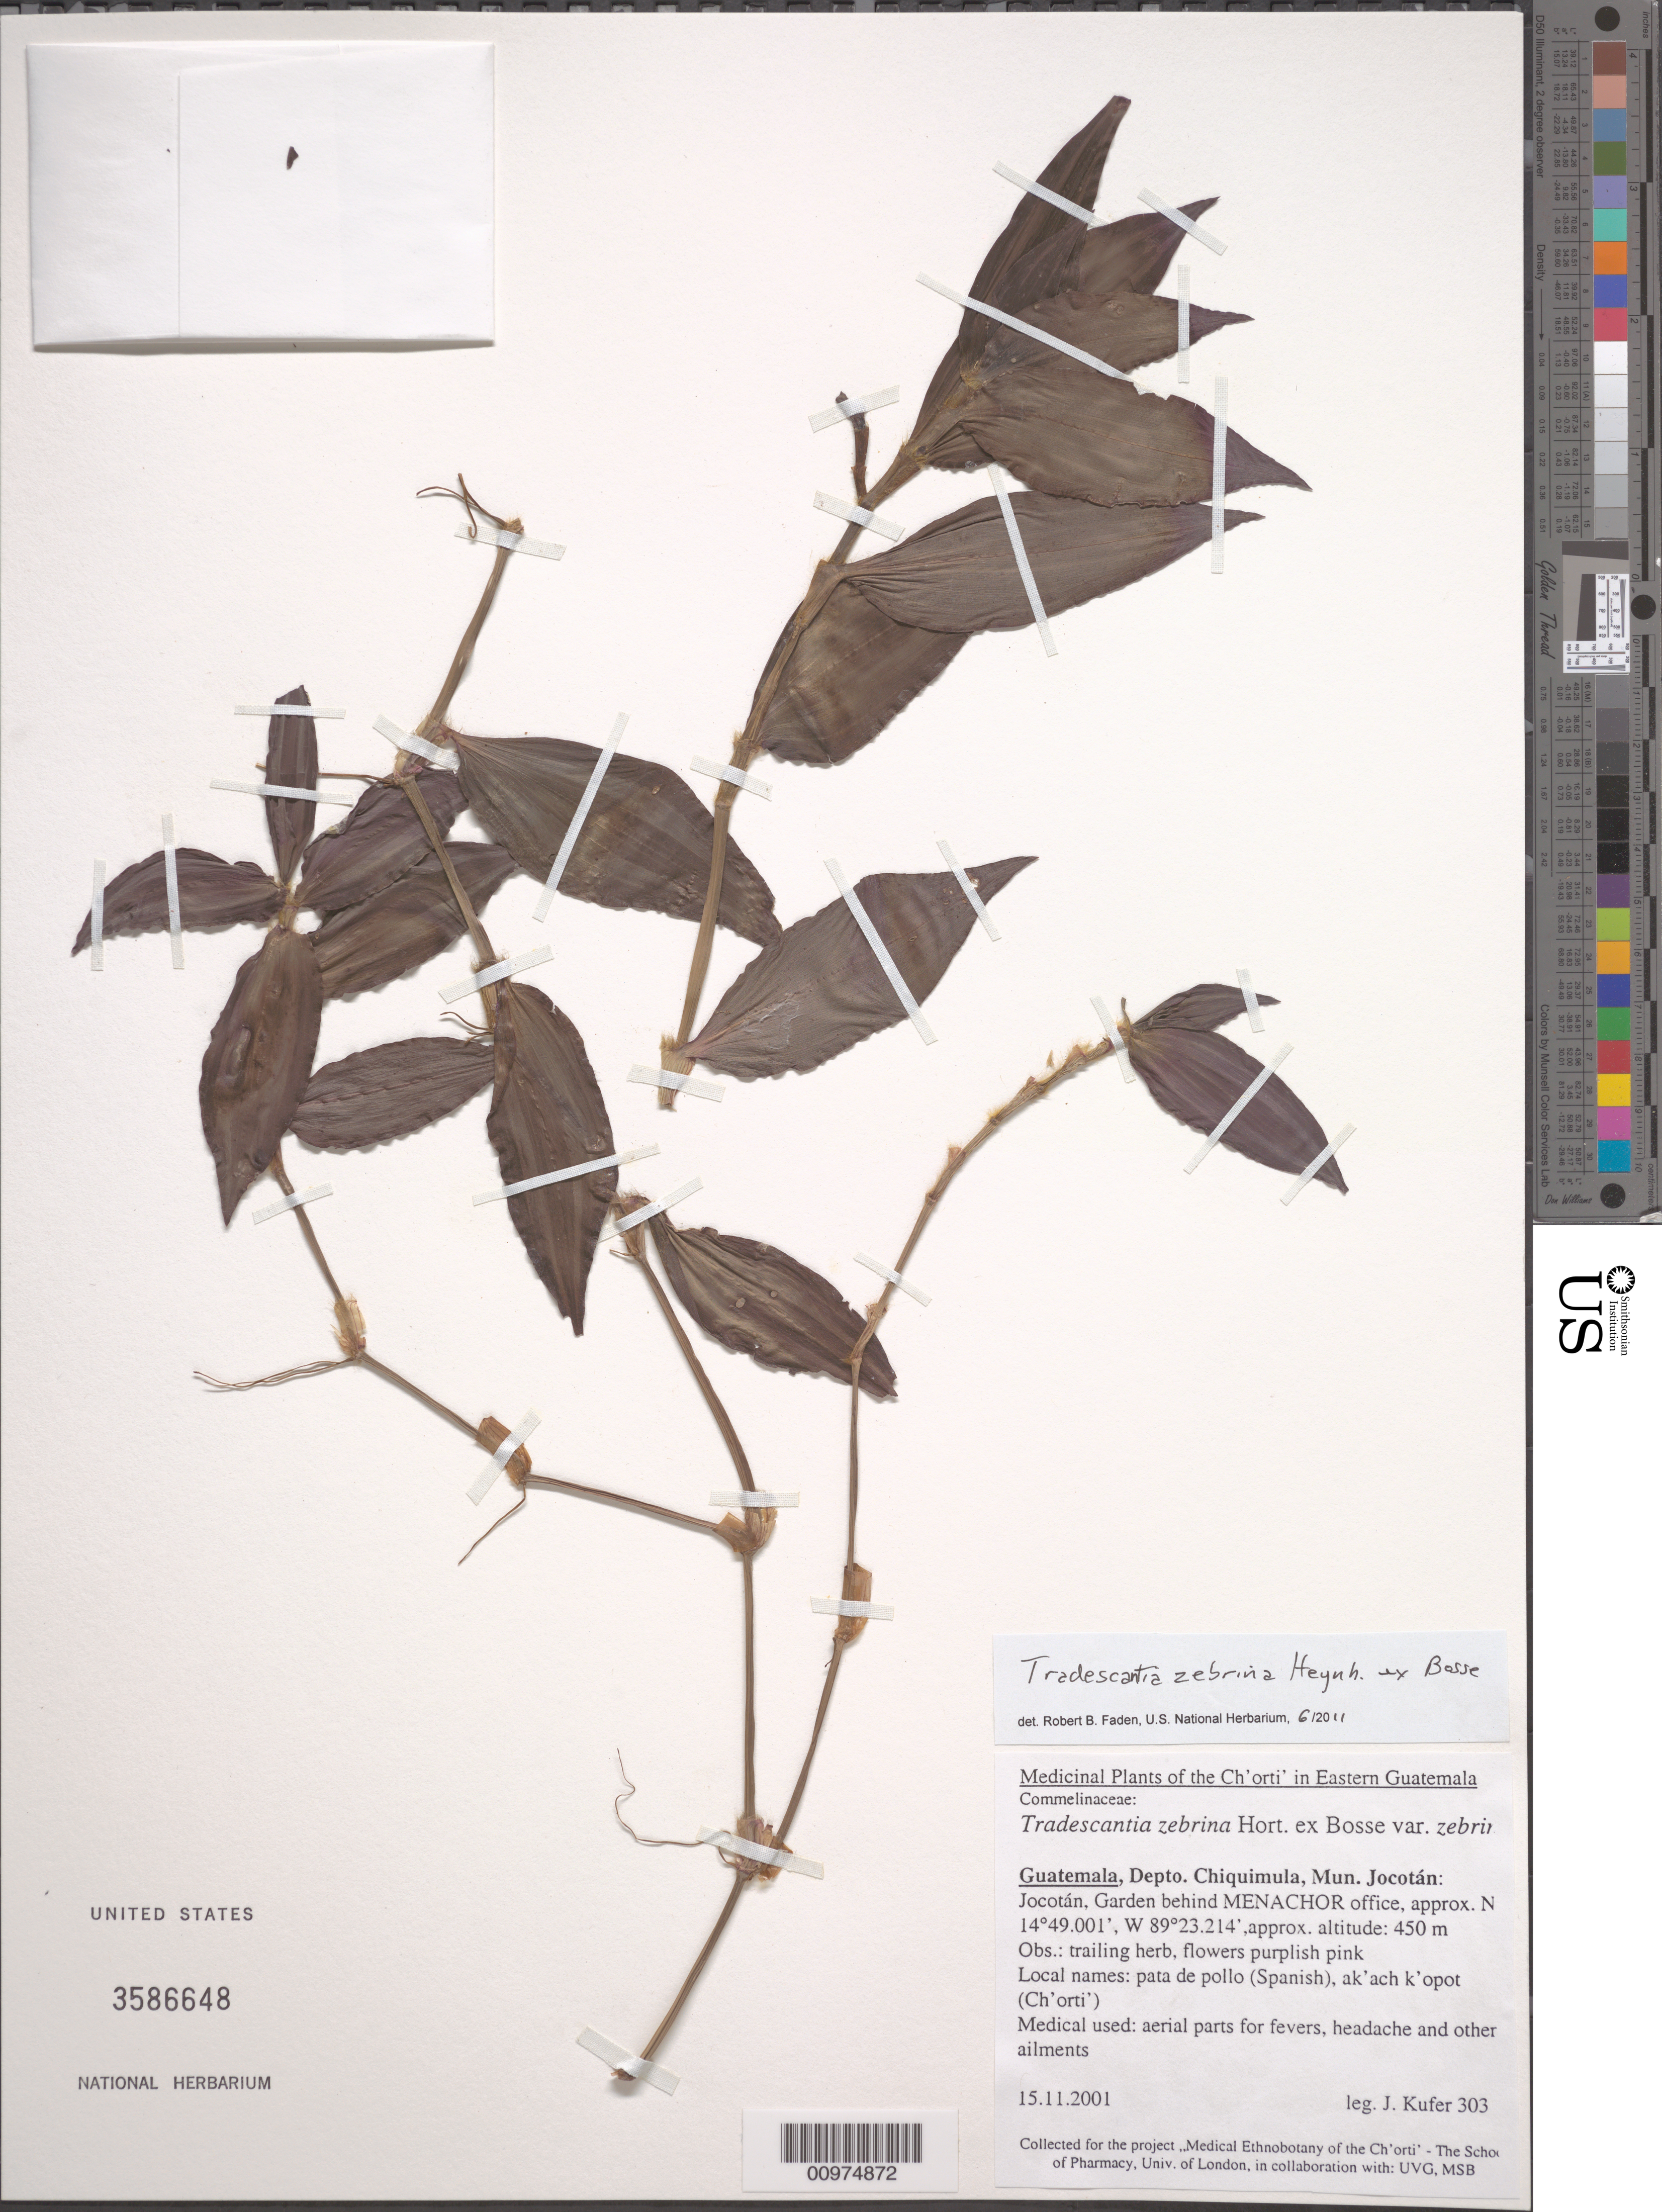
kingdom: Plantae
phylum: Tracheophyta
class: Liliopsida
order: Commelinales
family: Commelinaceae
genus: Tradescantia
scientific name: Tradescantia zebrina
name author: Bosse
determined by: Faden, Robert B., (US), Smithsonian Institution - National Museum of Natural History (UNITED STATES)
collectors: J. Kufer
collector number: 303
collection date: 2001-11-15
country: Guatemala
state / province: Chiquimula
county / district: Jocotán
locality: Jocotán, Garden behind Menachor office,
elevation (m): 450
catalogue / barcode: US 3586648